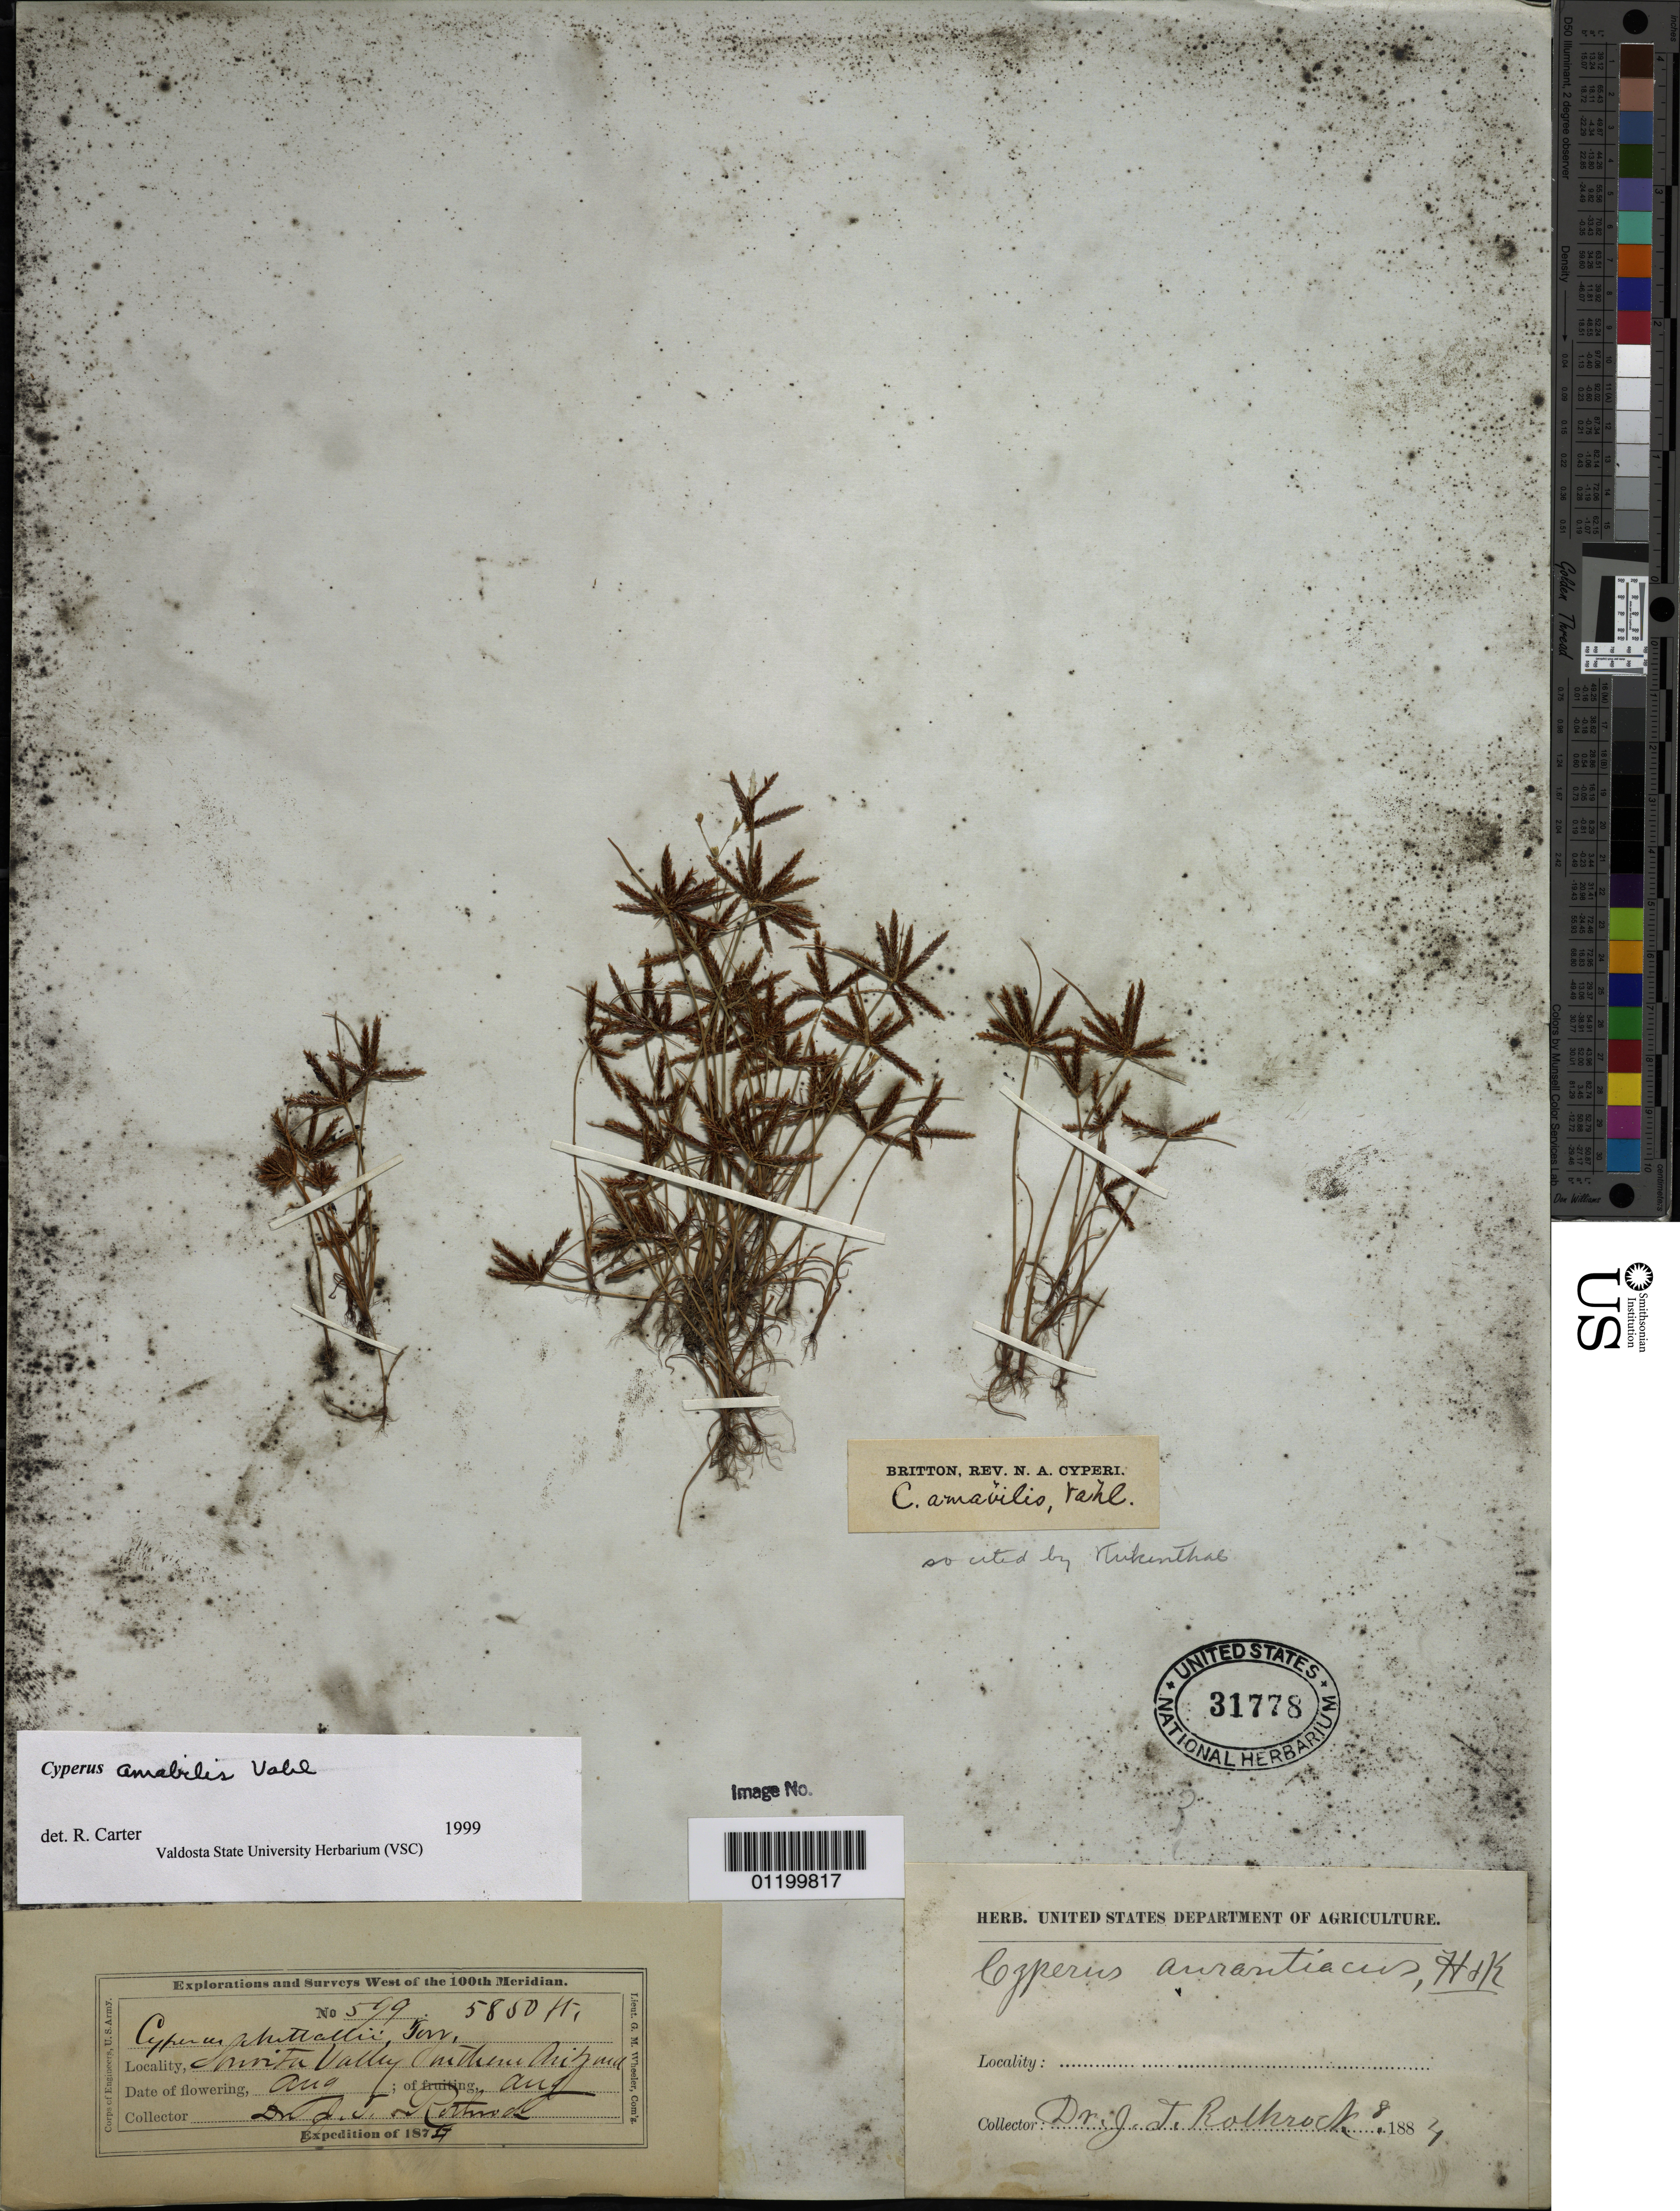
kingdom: Plantae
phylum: Tracheophyta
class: Liliopsida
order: Poales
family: Cyperaceae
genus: Cyperus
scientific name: Cyperus amabilis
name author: Vahl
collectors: J. T. Rothrock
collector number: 599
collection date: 1874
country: United States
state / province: Arizona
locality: Sonnita Valley.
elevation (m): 1783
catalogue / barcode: US 31778